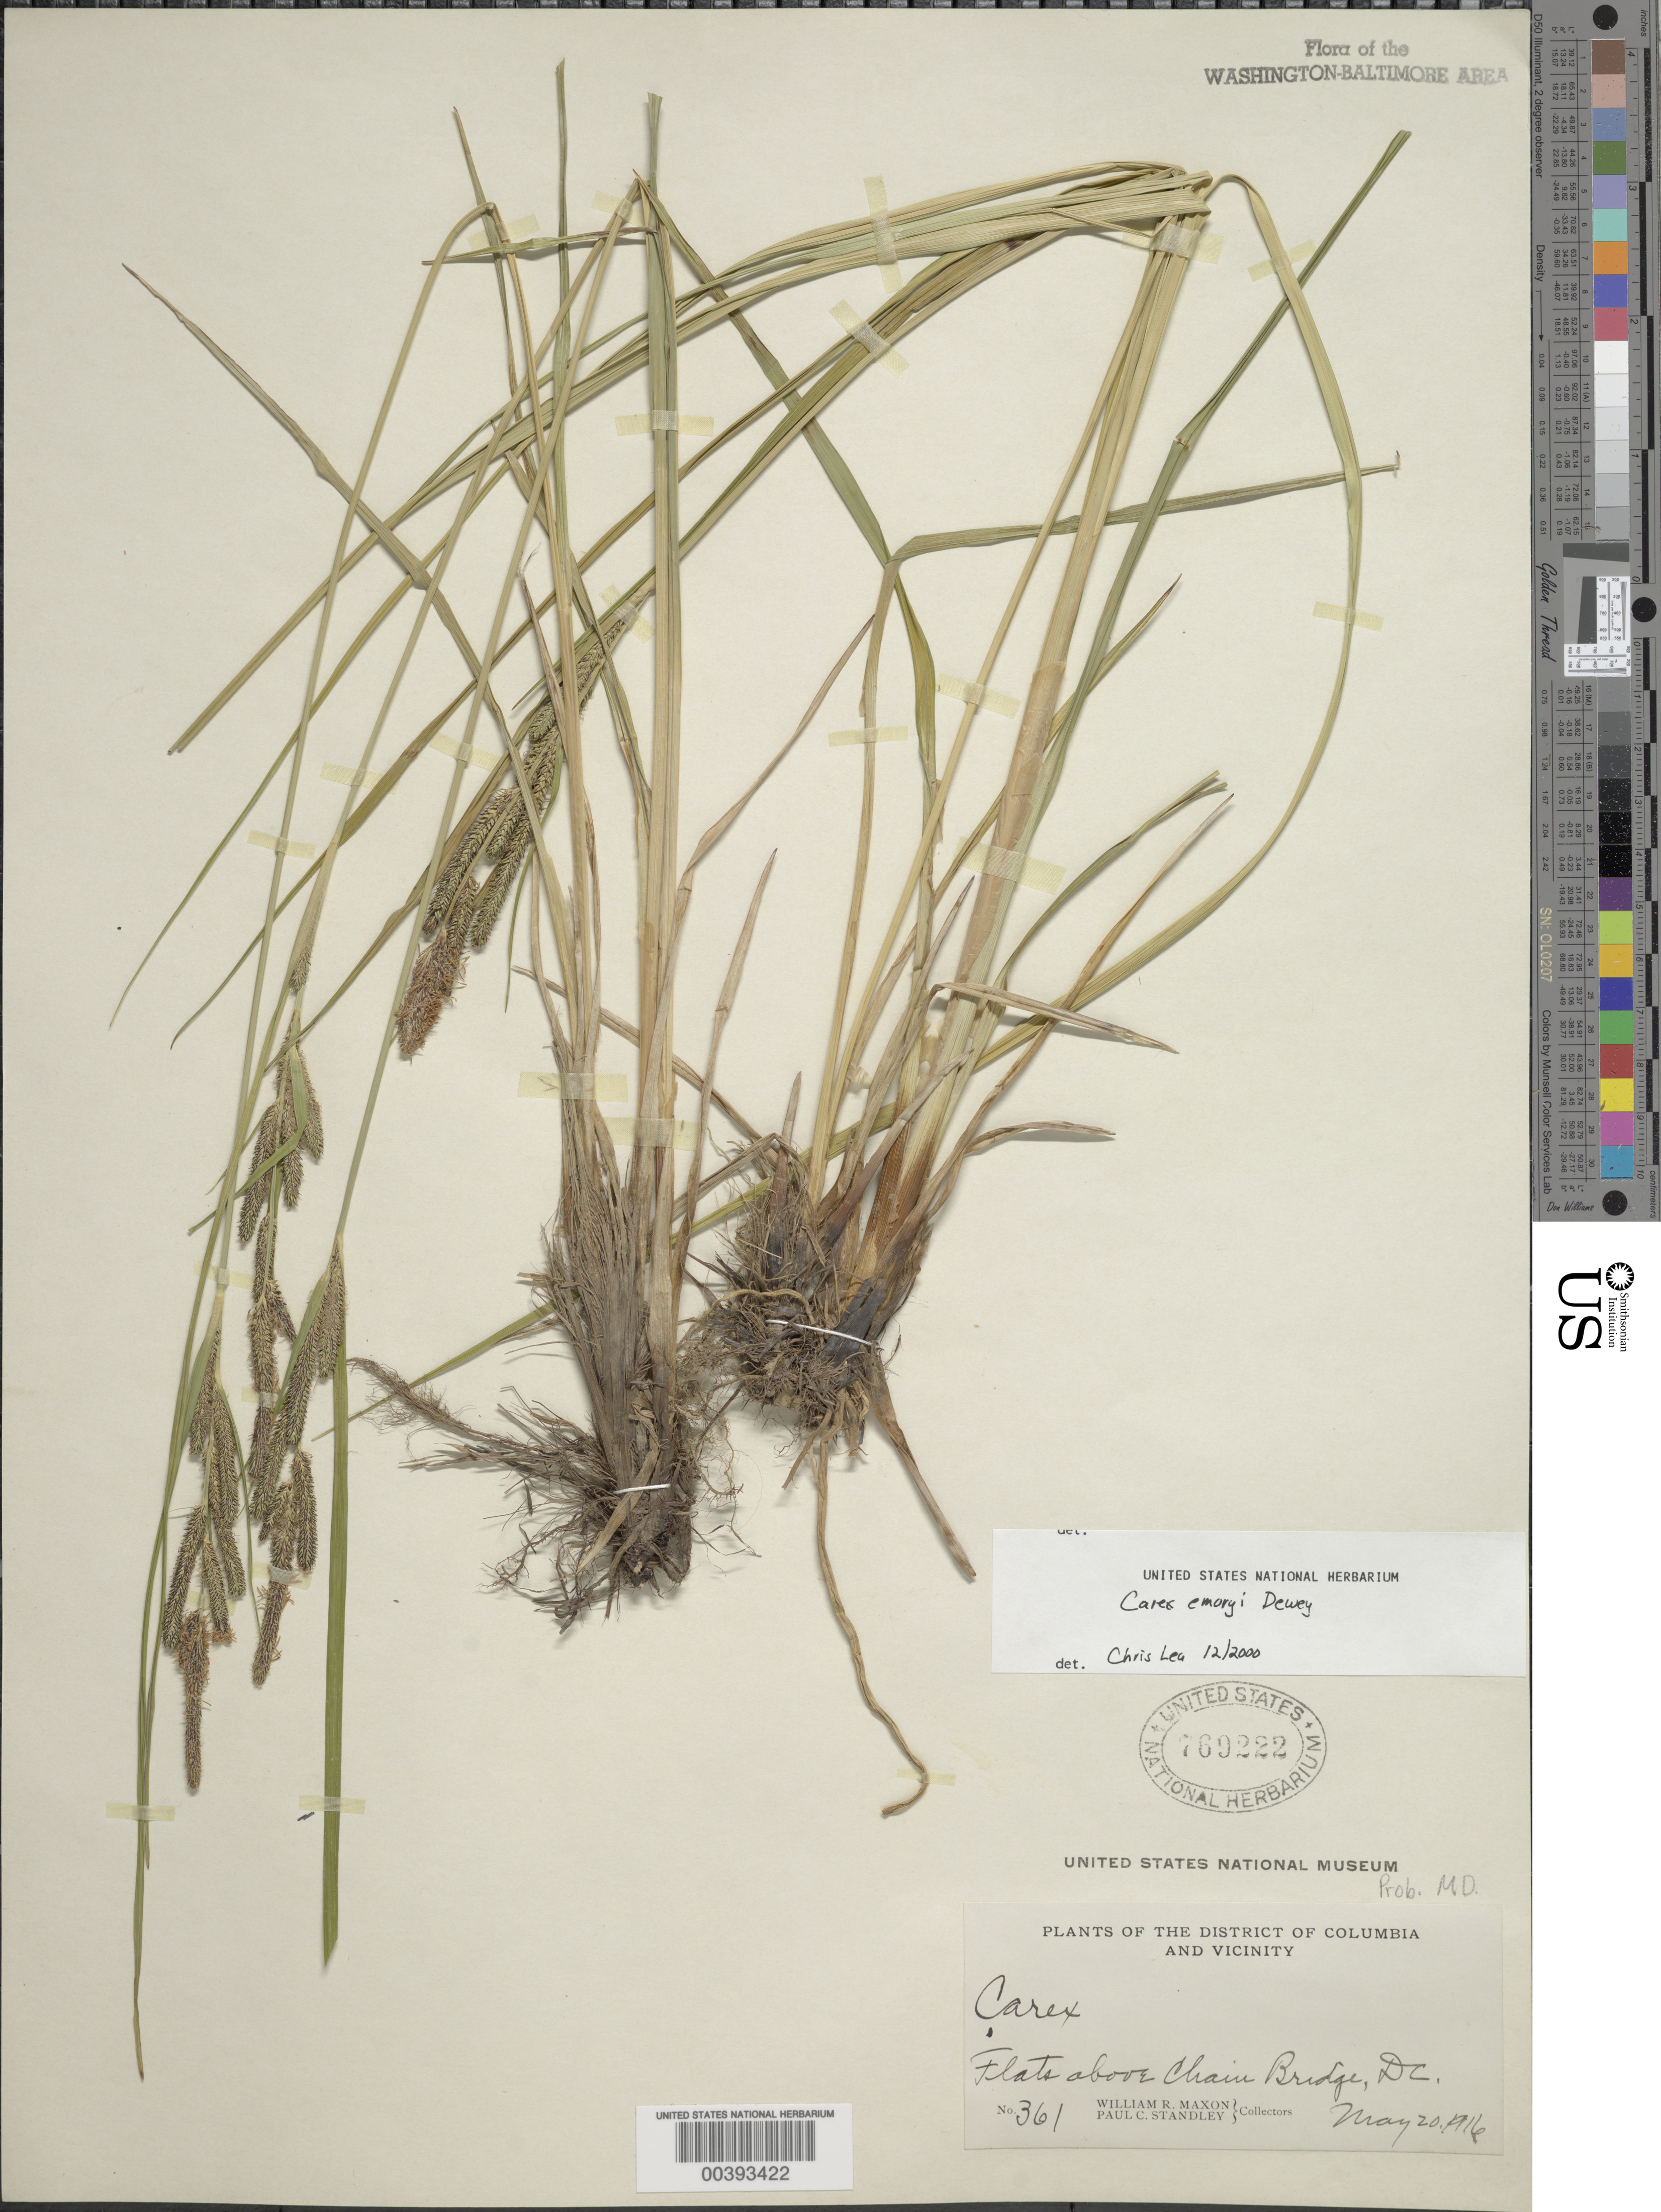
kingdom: Plantae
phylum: Tracheophyta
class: Liliopsida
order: Poales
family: Cyperaceae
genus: Carex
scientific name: Carex emoryi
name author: Dewey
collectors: W. R. Maxon & P. C. Standley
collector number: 361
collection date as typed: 20 May 1916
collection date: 1916-05-20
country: United States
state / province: District of Columbia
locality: Potomac flats, above Chain Bridge C. & O. Canal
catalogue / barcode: US 769222